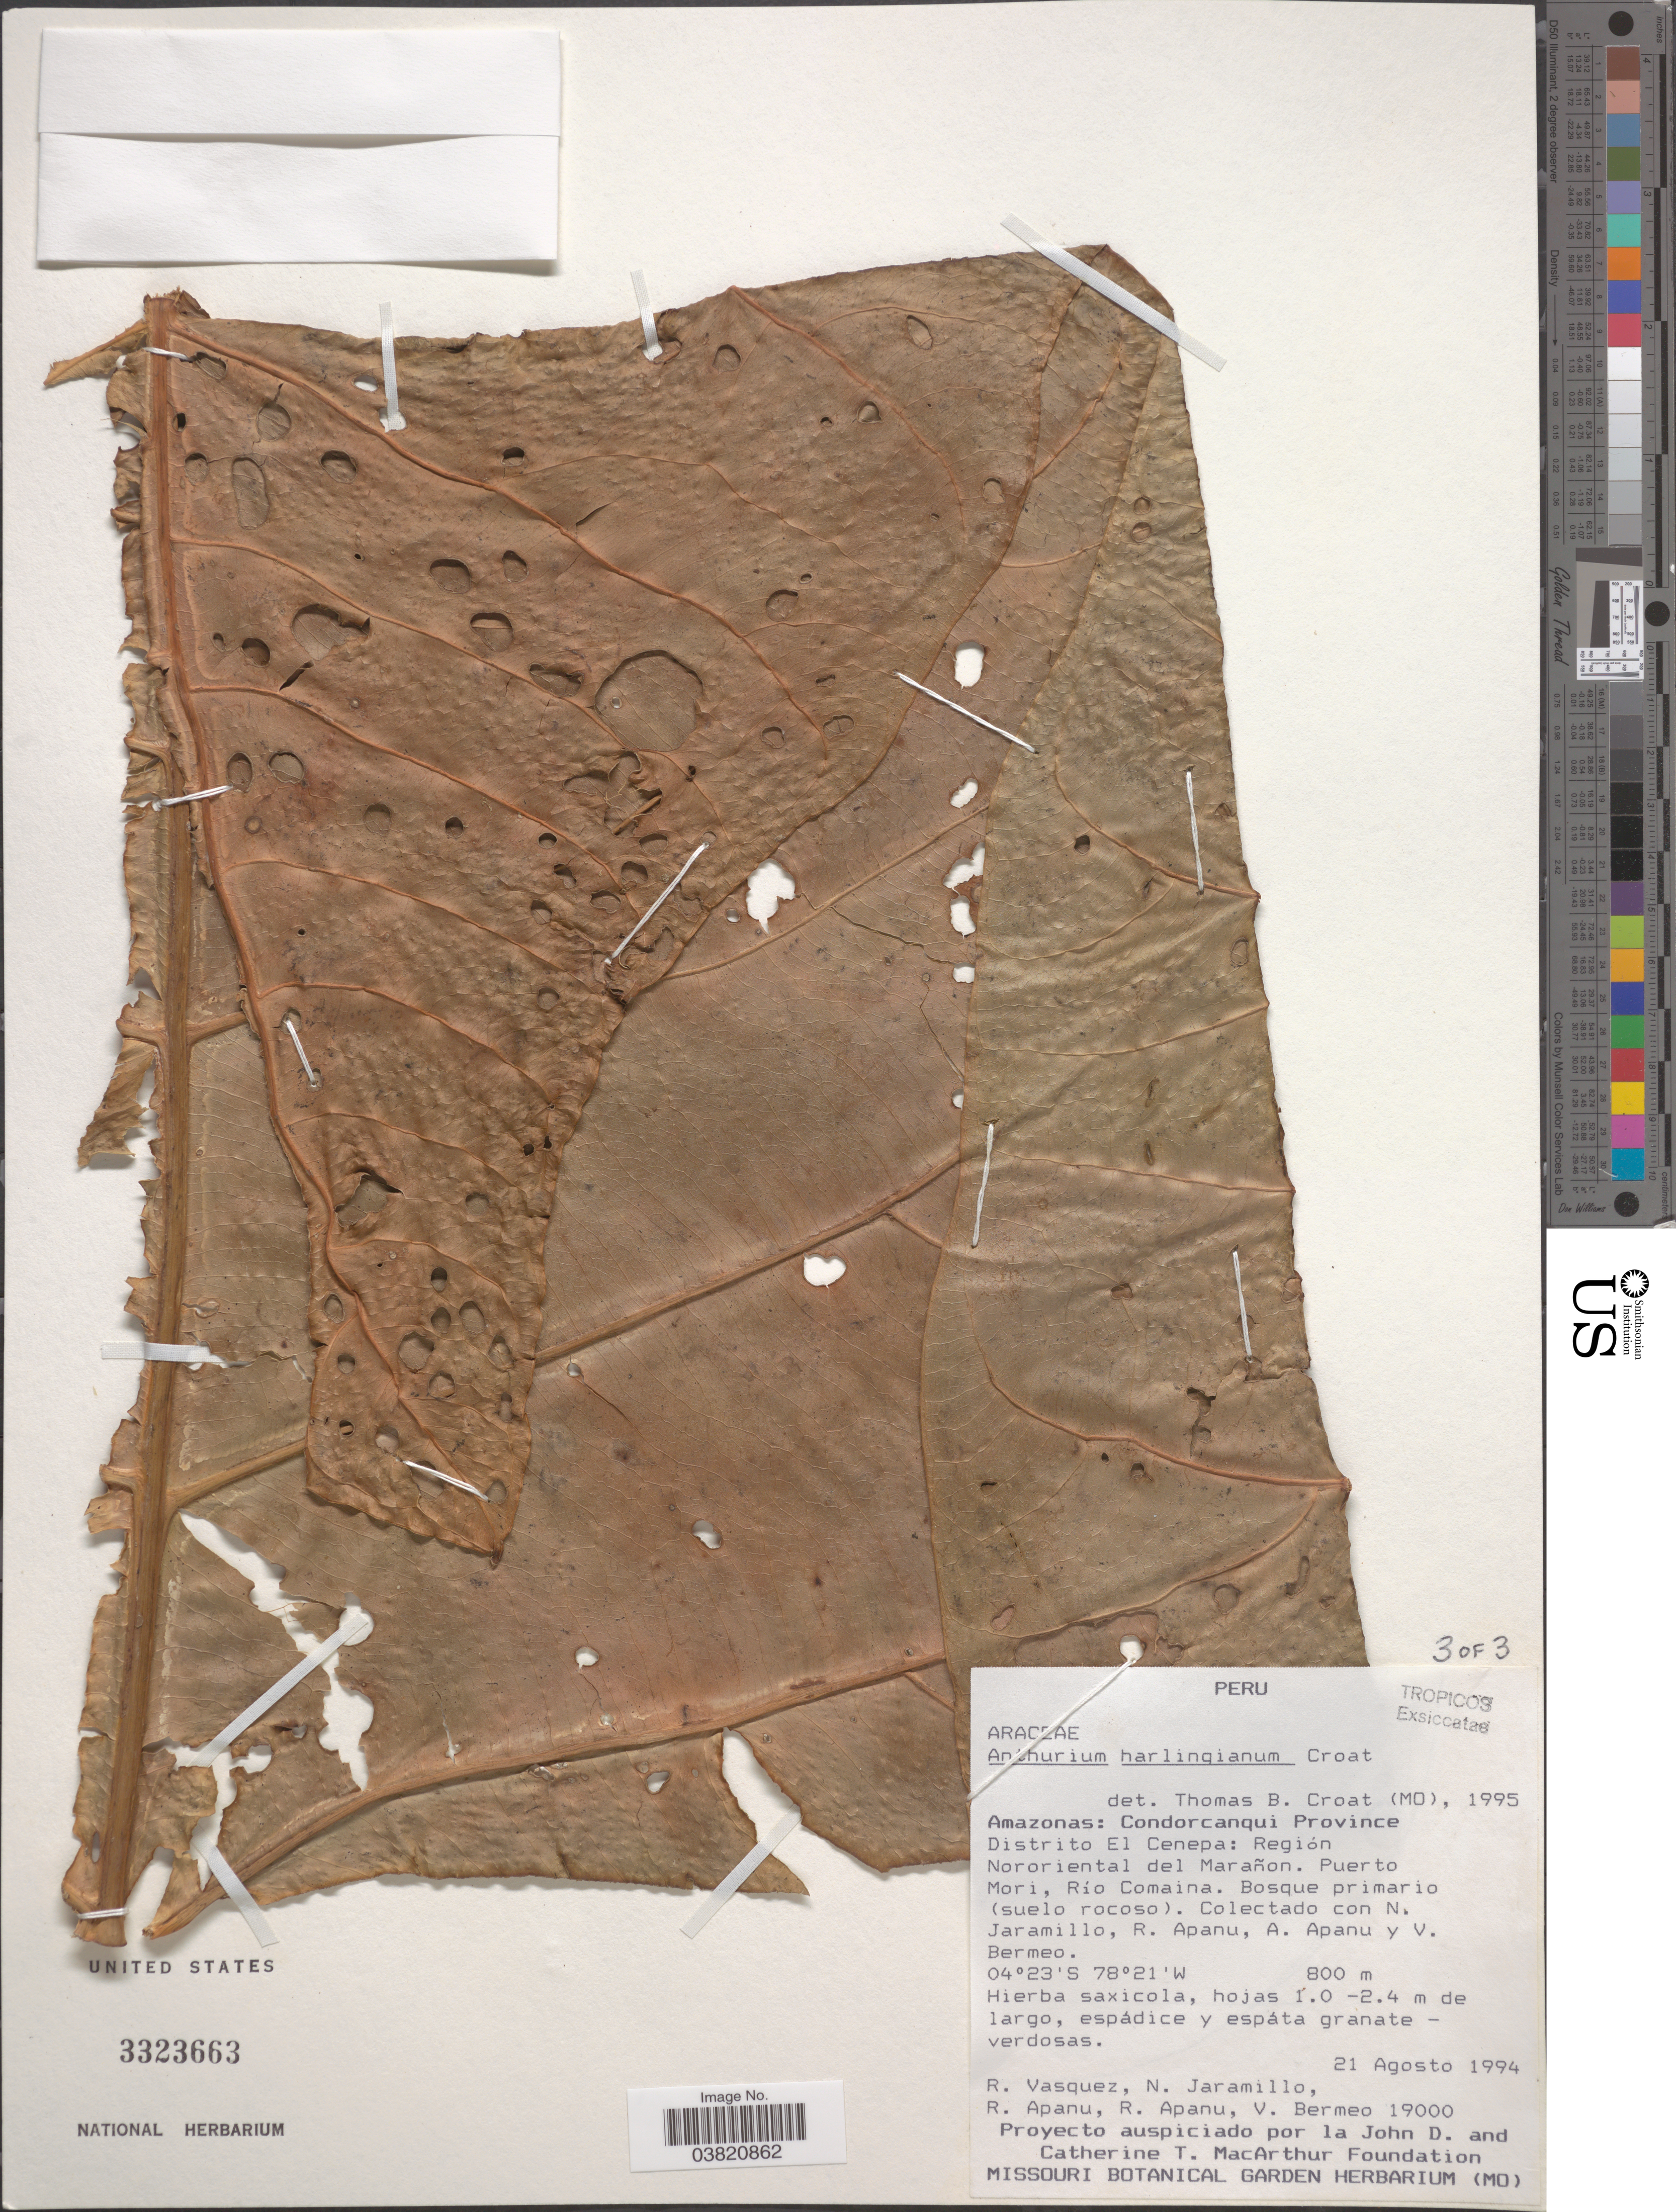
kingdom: Plantae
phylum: Tracheophyta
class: Liliopsida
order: Alismatales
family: Araceae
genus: Anthurium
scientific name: Anthurium harlingianum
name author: Croat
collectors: R. Vasquez, N. Jaramillo, R. Apanu, A. Apanu & V. Bermeo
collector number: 19000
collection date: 1994-08-21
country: Peru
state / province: Amazonas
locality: Condorcanqui Province. Distrito El Cenepa: Región Nororiental del Marañon. Puerto Mori, Río Comaina.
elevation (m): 800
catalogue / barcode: US 3323663